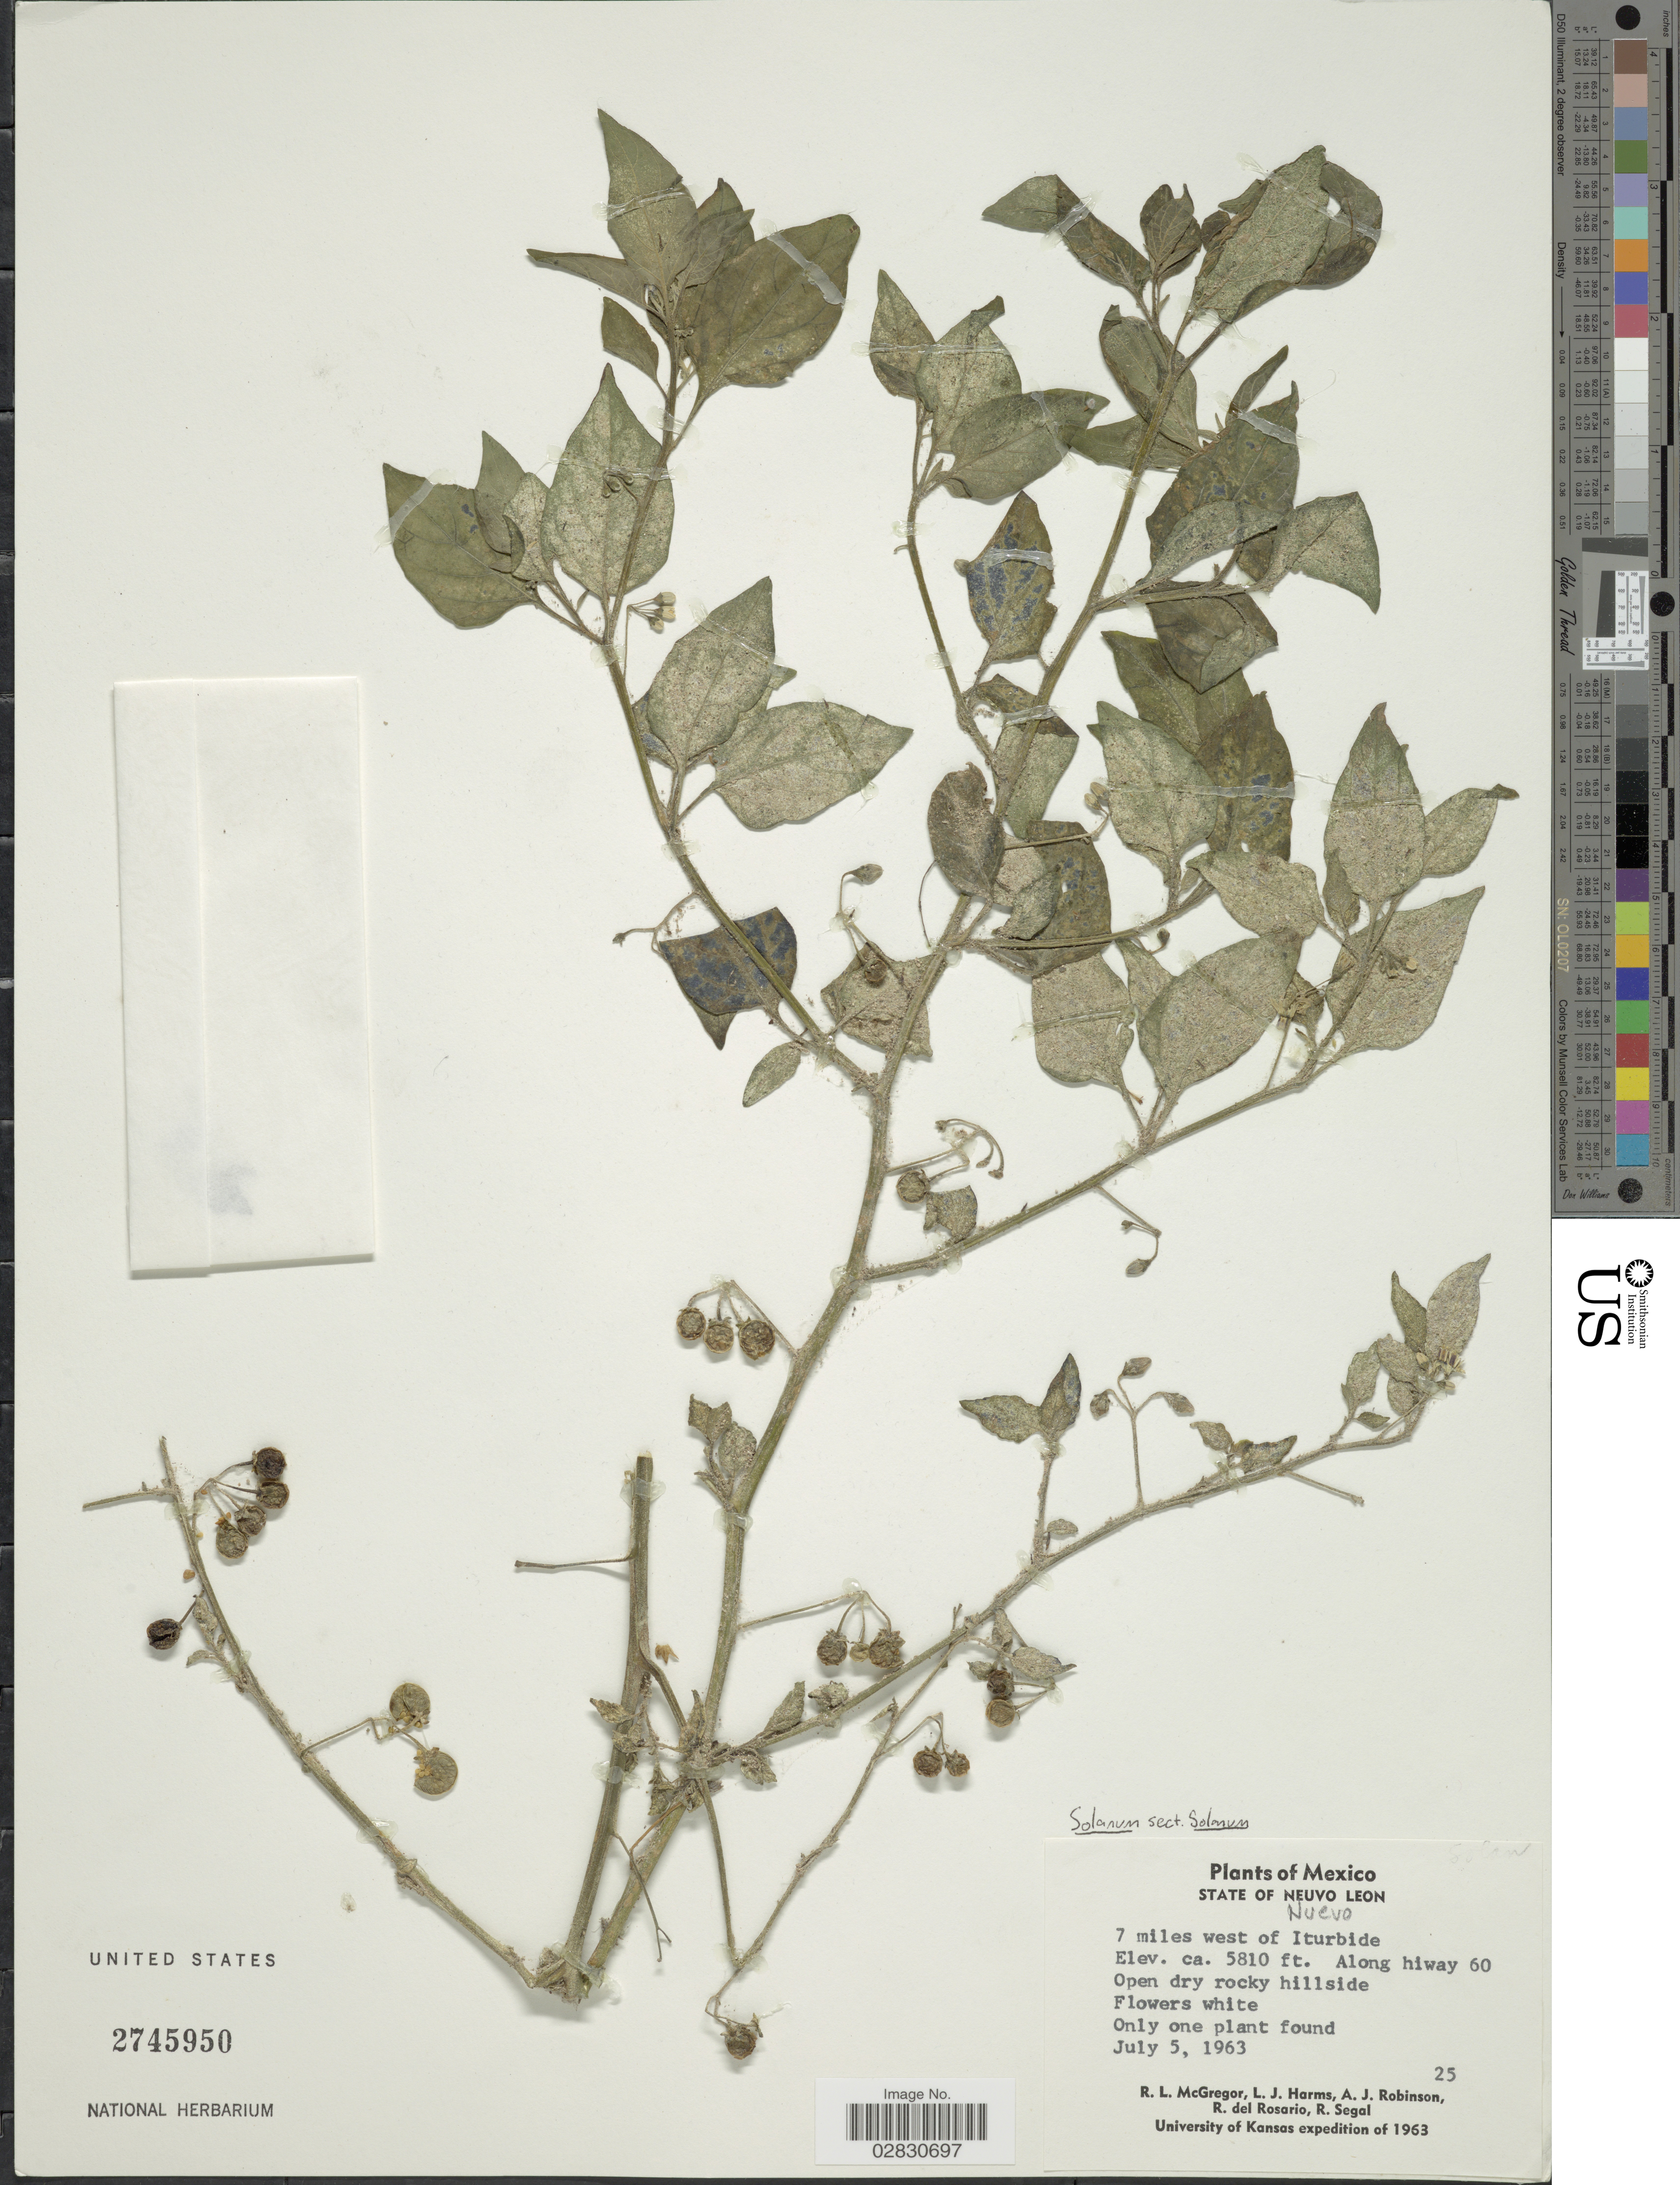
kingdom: Plantae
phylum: Tracheophyta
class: Magnoliopsida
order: Solanales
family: Solanaceae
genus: Solanum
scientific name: Solanum sp.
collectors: R. McGregor, L. Harms, A. J. Robinson, R. del Rosario & R. Segal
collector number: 25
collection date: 1963-07-05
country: Mexico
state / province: Nuevo León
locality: State of Nuevo Leon, 7 miles west of Ituribide, Along hiway 60.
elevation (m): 1771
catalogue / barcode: US 2745950